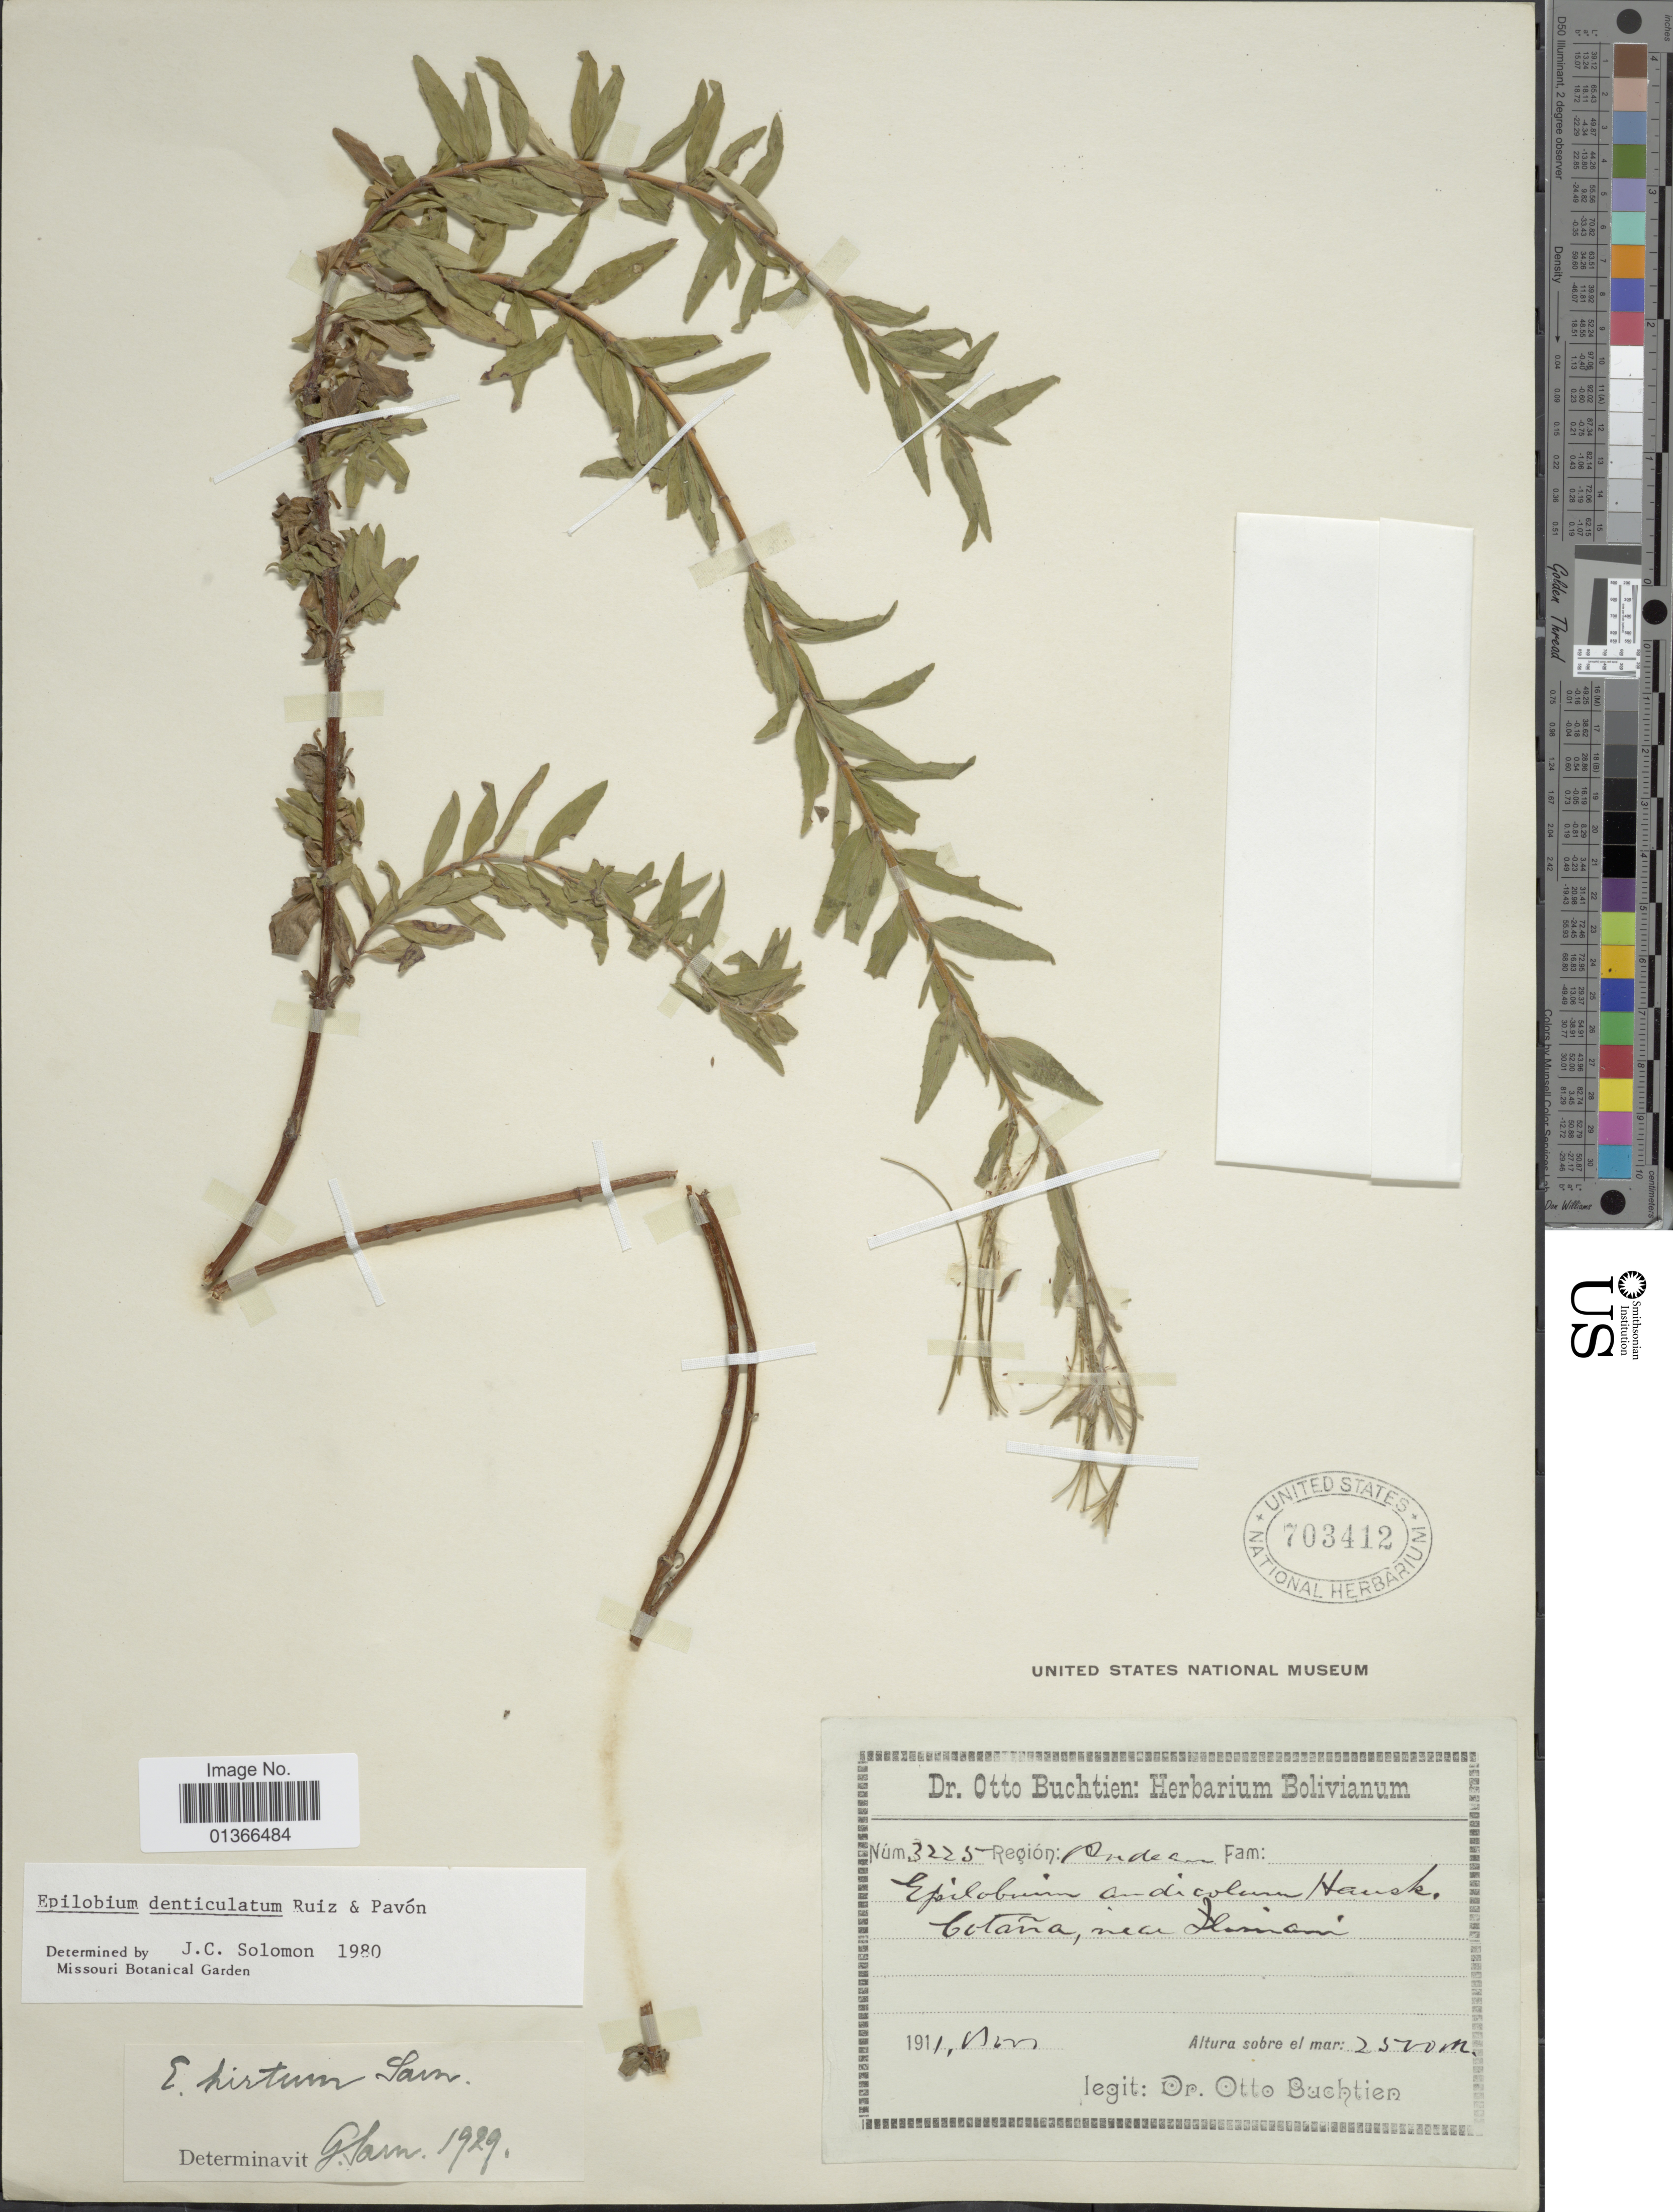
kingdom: Plantae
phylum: Tracheophyta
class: Magnoliopsida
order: Myrtales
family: Onagraceae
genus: Epilobium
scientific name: Epilobium denticulatum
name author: Ruiz & Pav.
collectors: O. Buchtien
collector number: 3225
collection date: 1911-11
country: Bolivia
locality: Cotaña, near Illimani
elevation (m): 2500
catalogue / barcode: US 703412